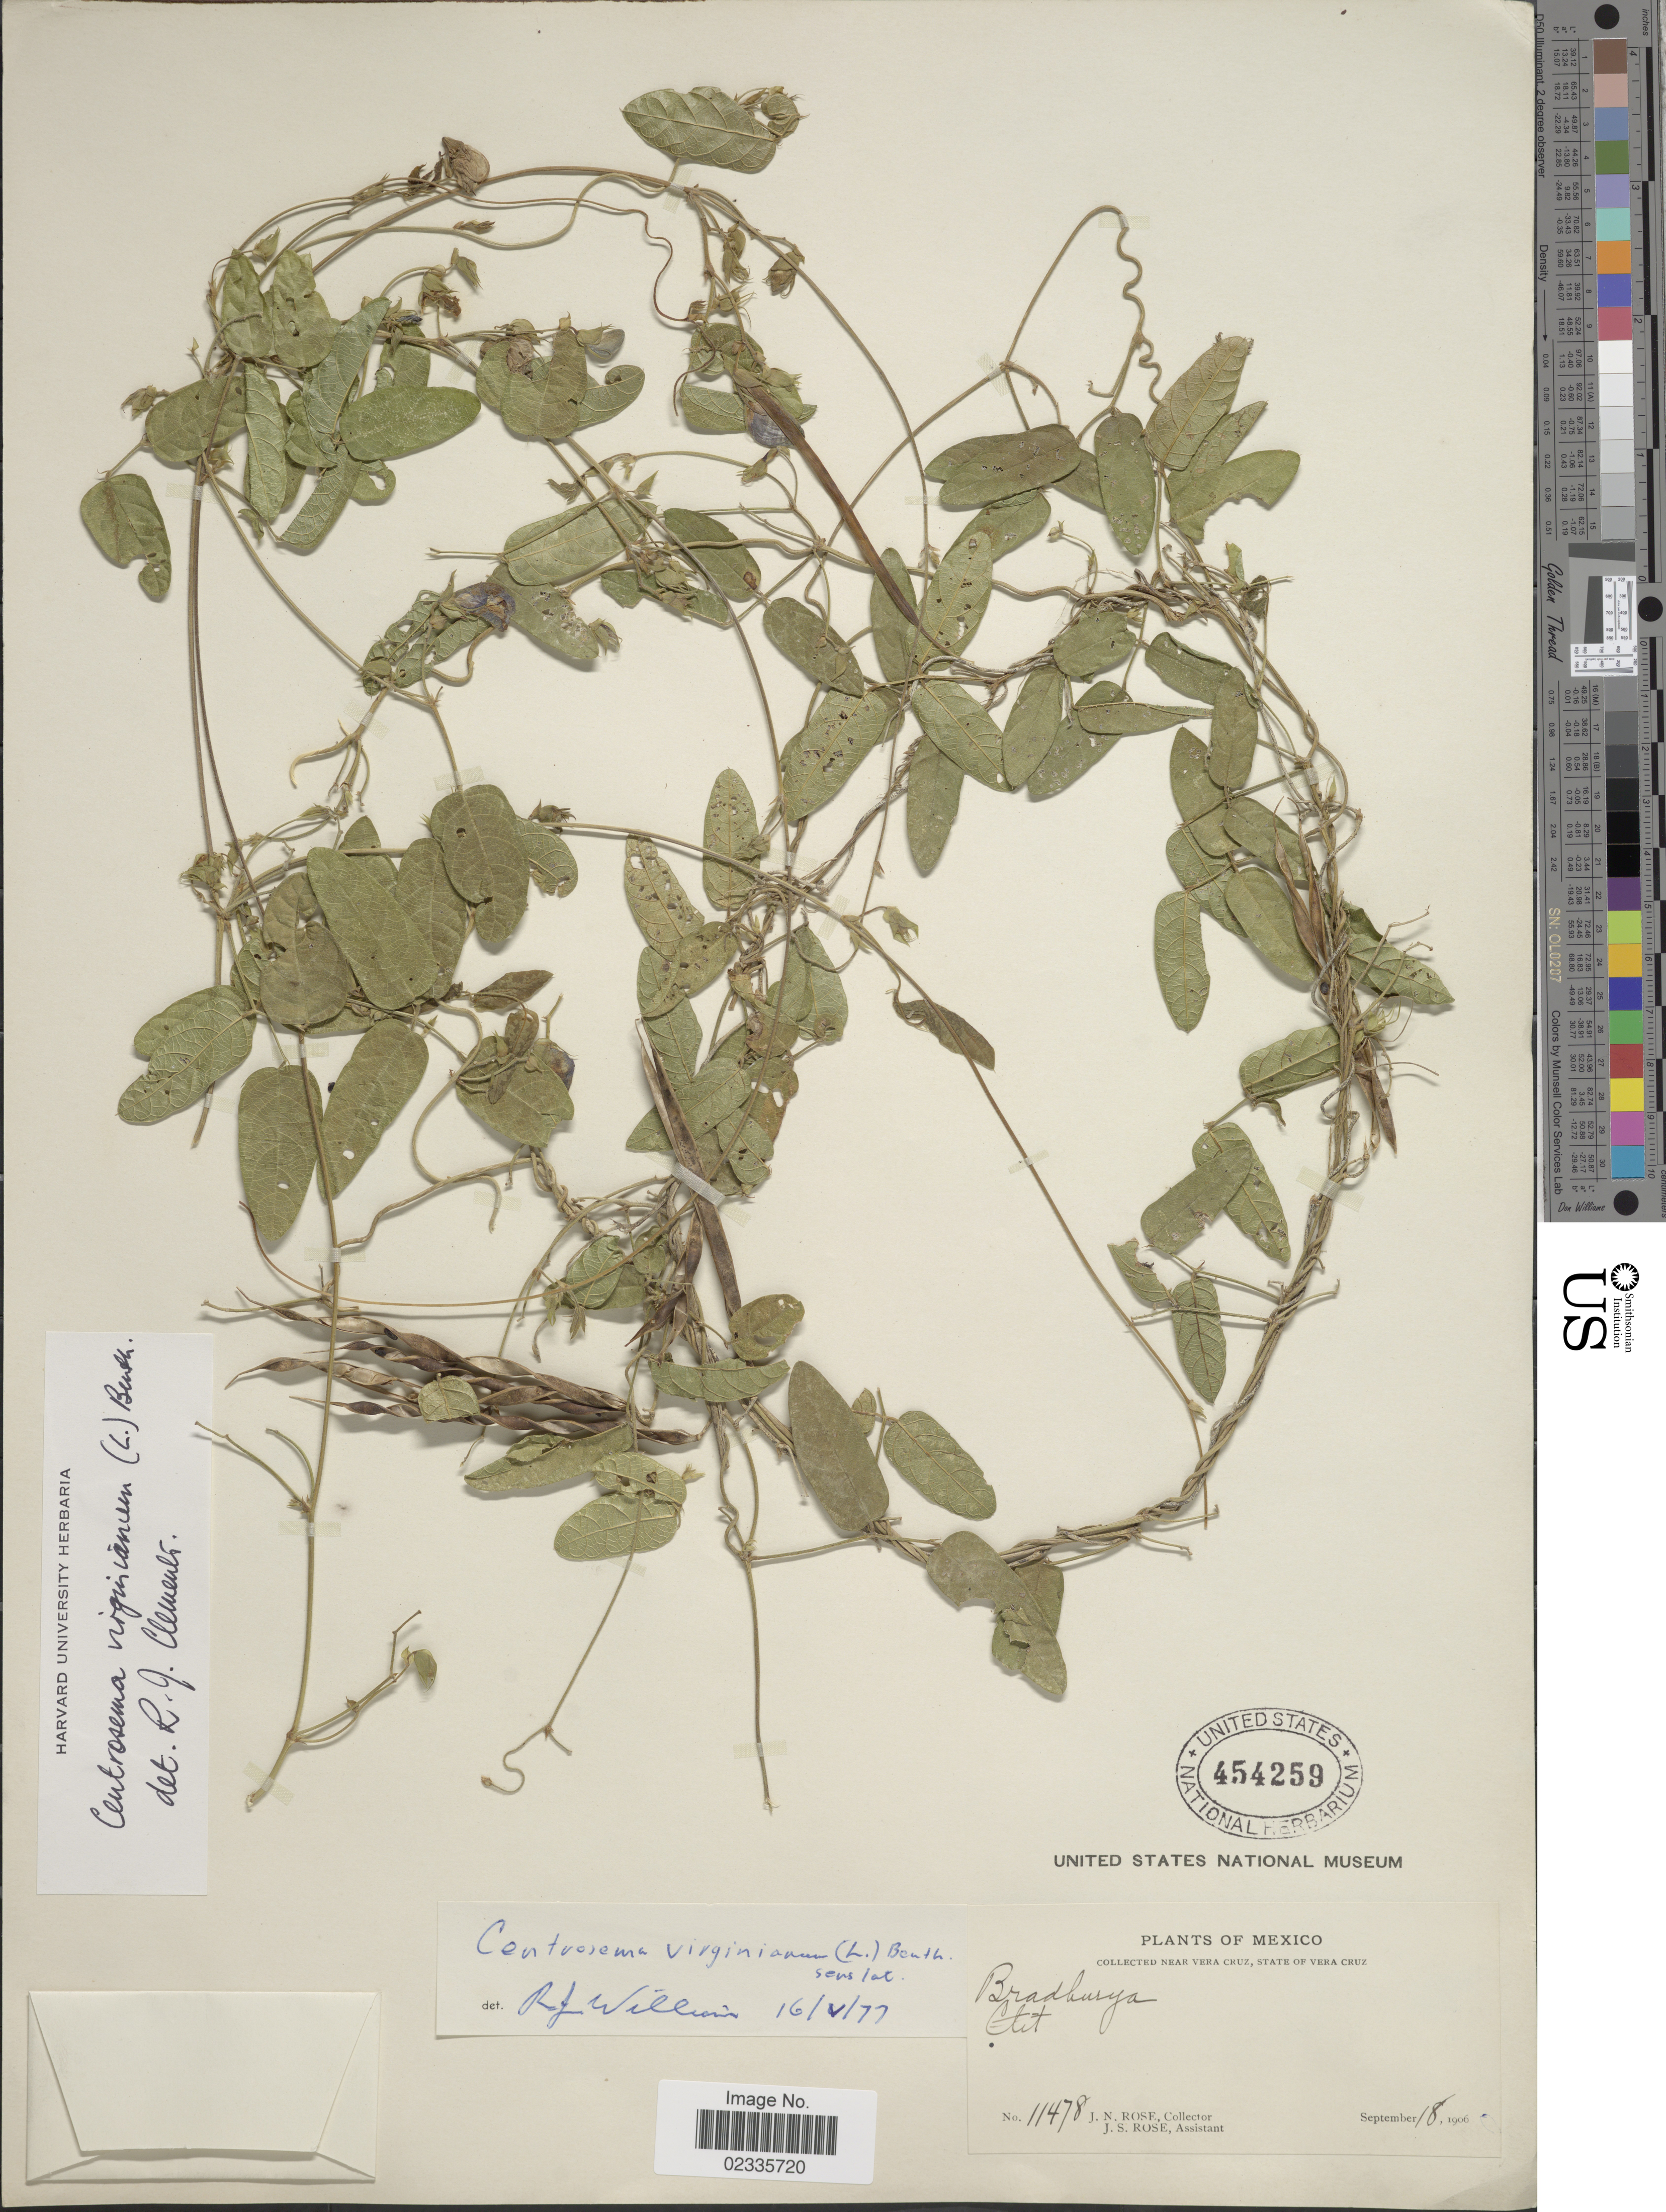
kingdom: Plantae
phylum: Tracheophyta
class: Magnoliopsida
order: Fabales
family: Fabaceae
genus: Centrosema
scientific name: Centrosema virginianum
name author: (L.) Benth.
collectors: J. N. Rose & J. S. Rose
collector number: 11478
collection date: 1906-09-18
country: Mexico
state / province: Veracruz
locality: Collected near Vera Cruz, State of Vera Cruz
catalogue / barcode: US 454259